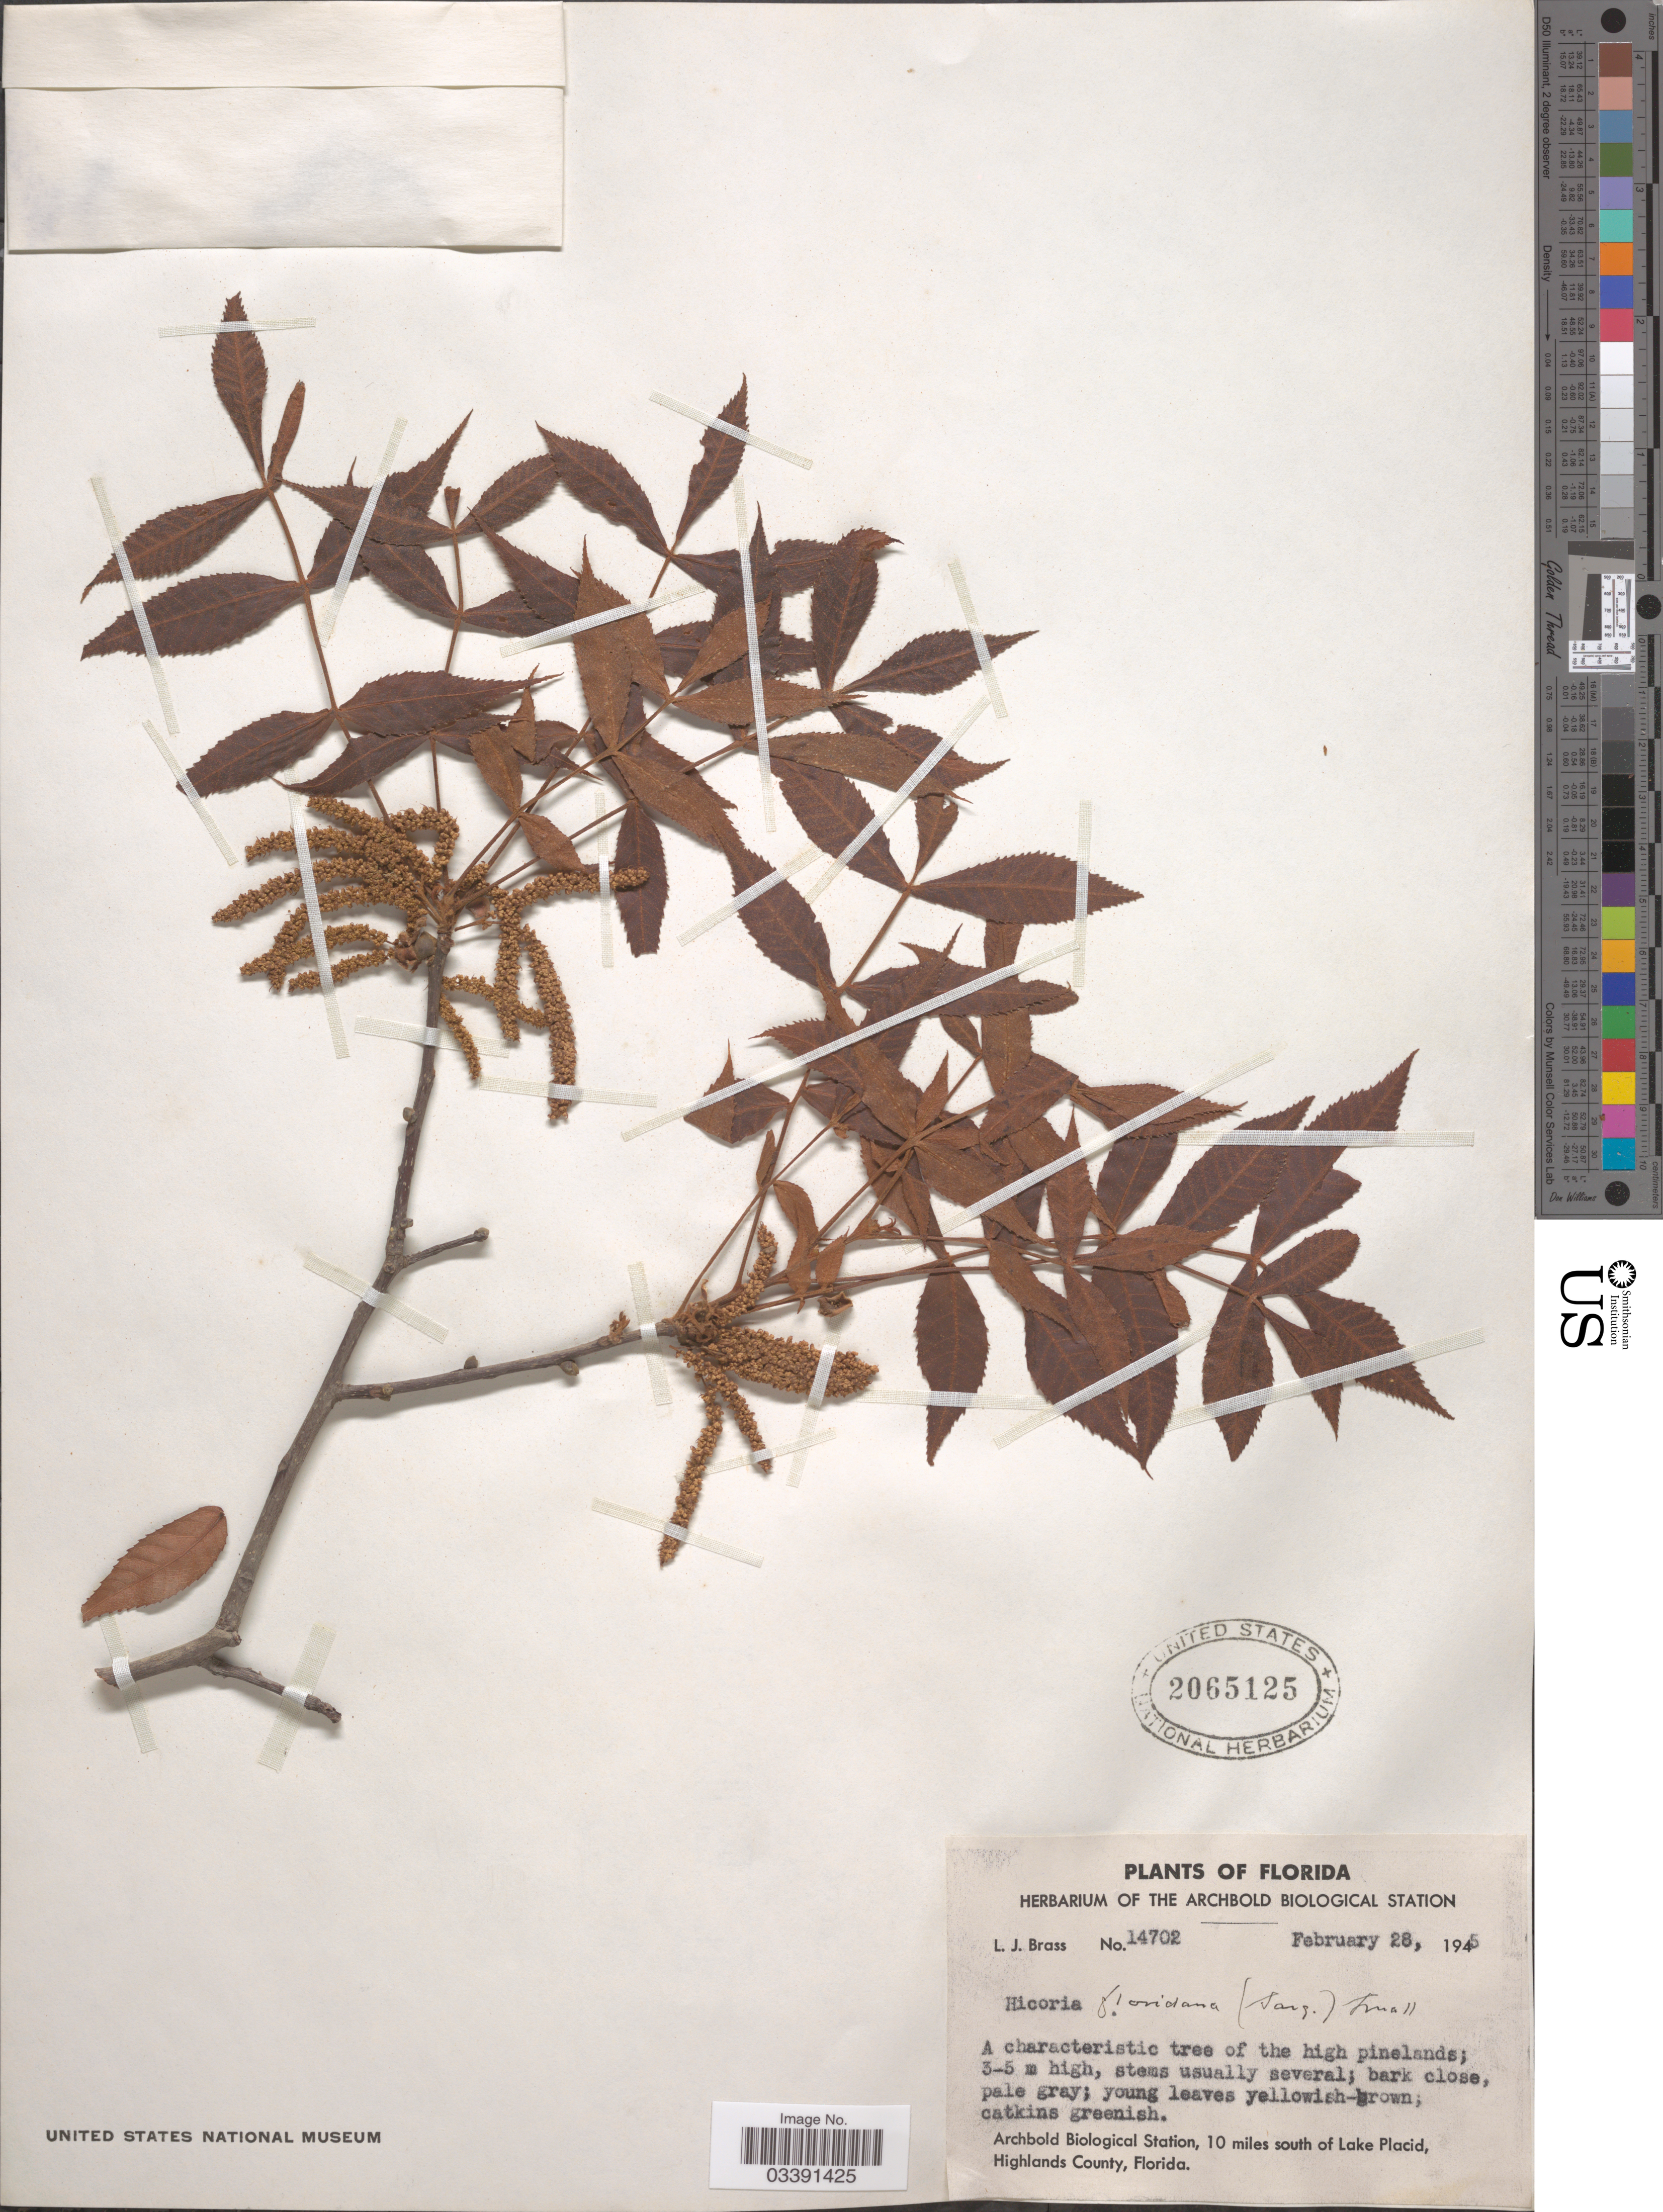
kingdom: Plantae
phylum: Tracheophyta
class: Magnoliopsida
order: Fagales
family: Juglandaceae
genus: Carya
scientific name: Carya floridana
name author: Sarg.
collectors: L. J. Brass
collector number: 14702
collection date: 1945-02-28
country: United States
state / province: Florida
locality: Archbold Biological Station, 10 miles south of Lake Placid, Highlands County.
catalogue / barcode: US 2065125